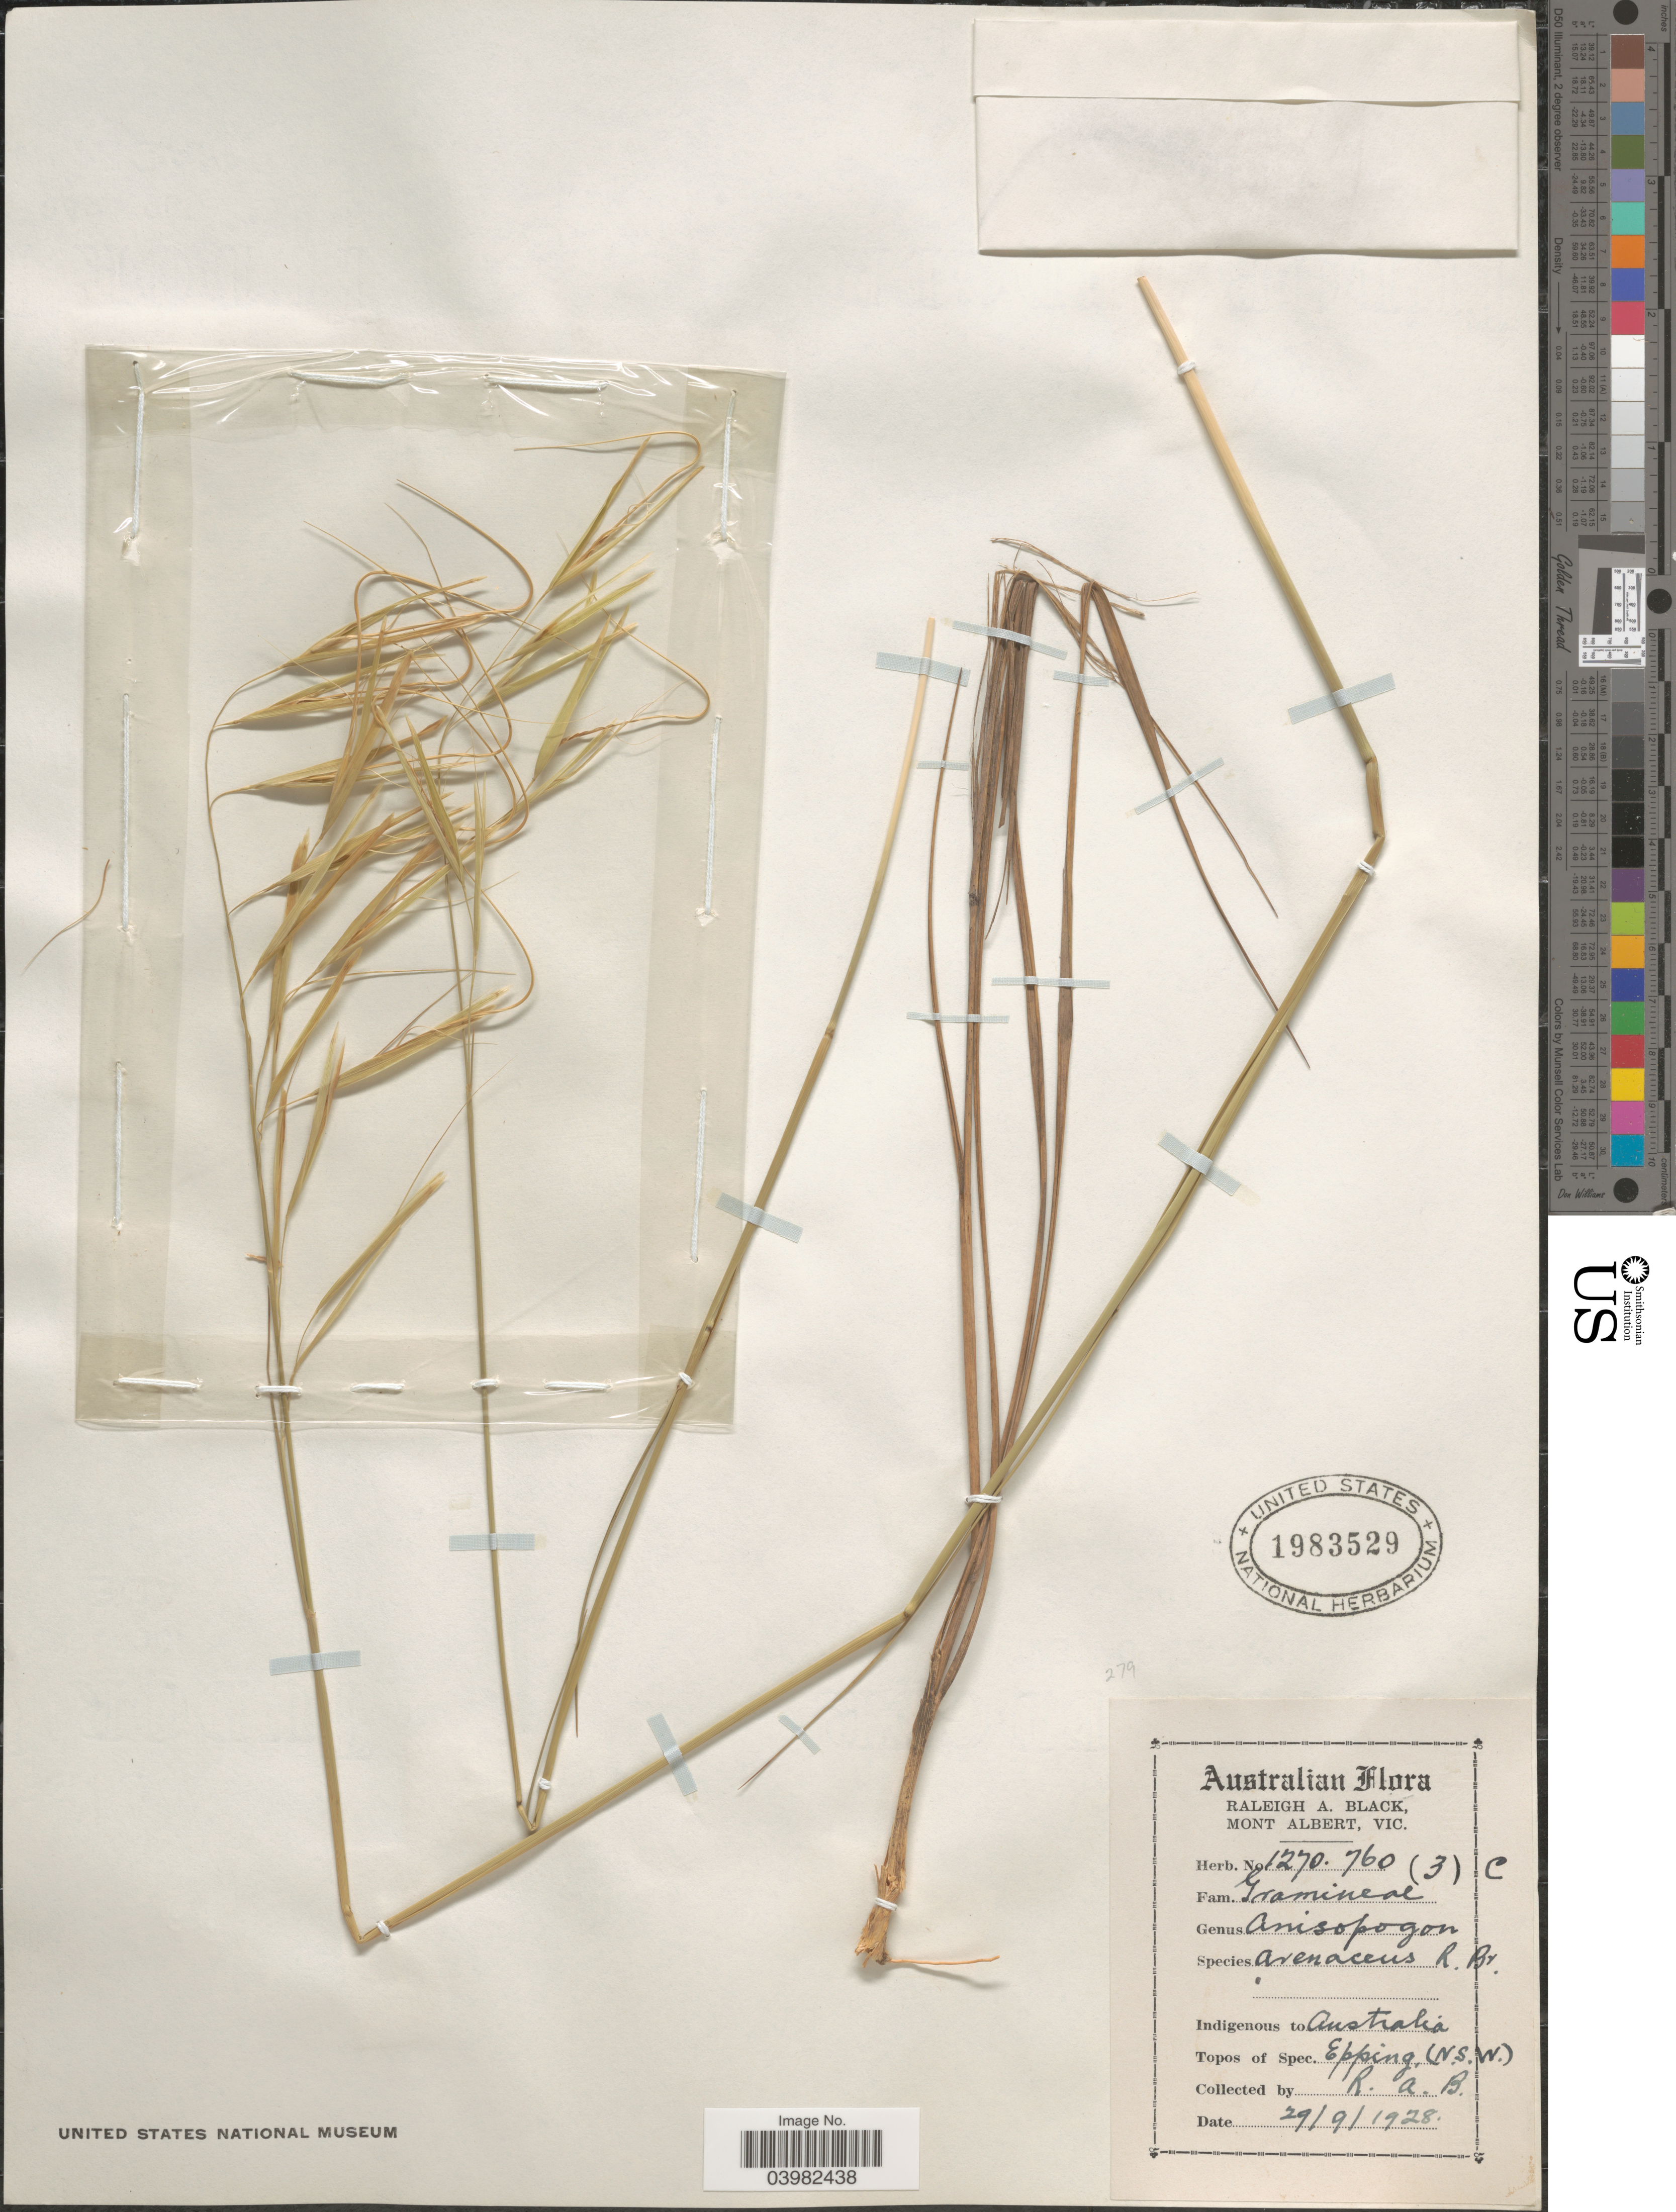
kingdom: Plantae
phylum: Tracheophyta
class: Liliopsida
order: Poales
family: Poaceae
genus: Anisopogon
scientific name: Anisopogon avenaceus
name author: R. Br.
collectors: R. A. Black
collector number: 1270.760(3)C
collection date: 1928-09-29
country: Australia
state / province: New South Wales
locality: Epping.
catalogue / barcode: US 1983529